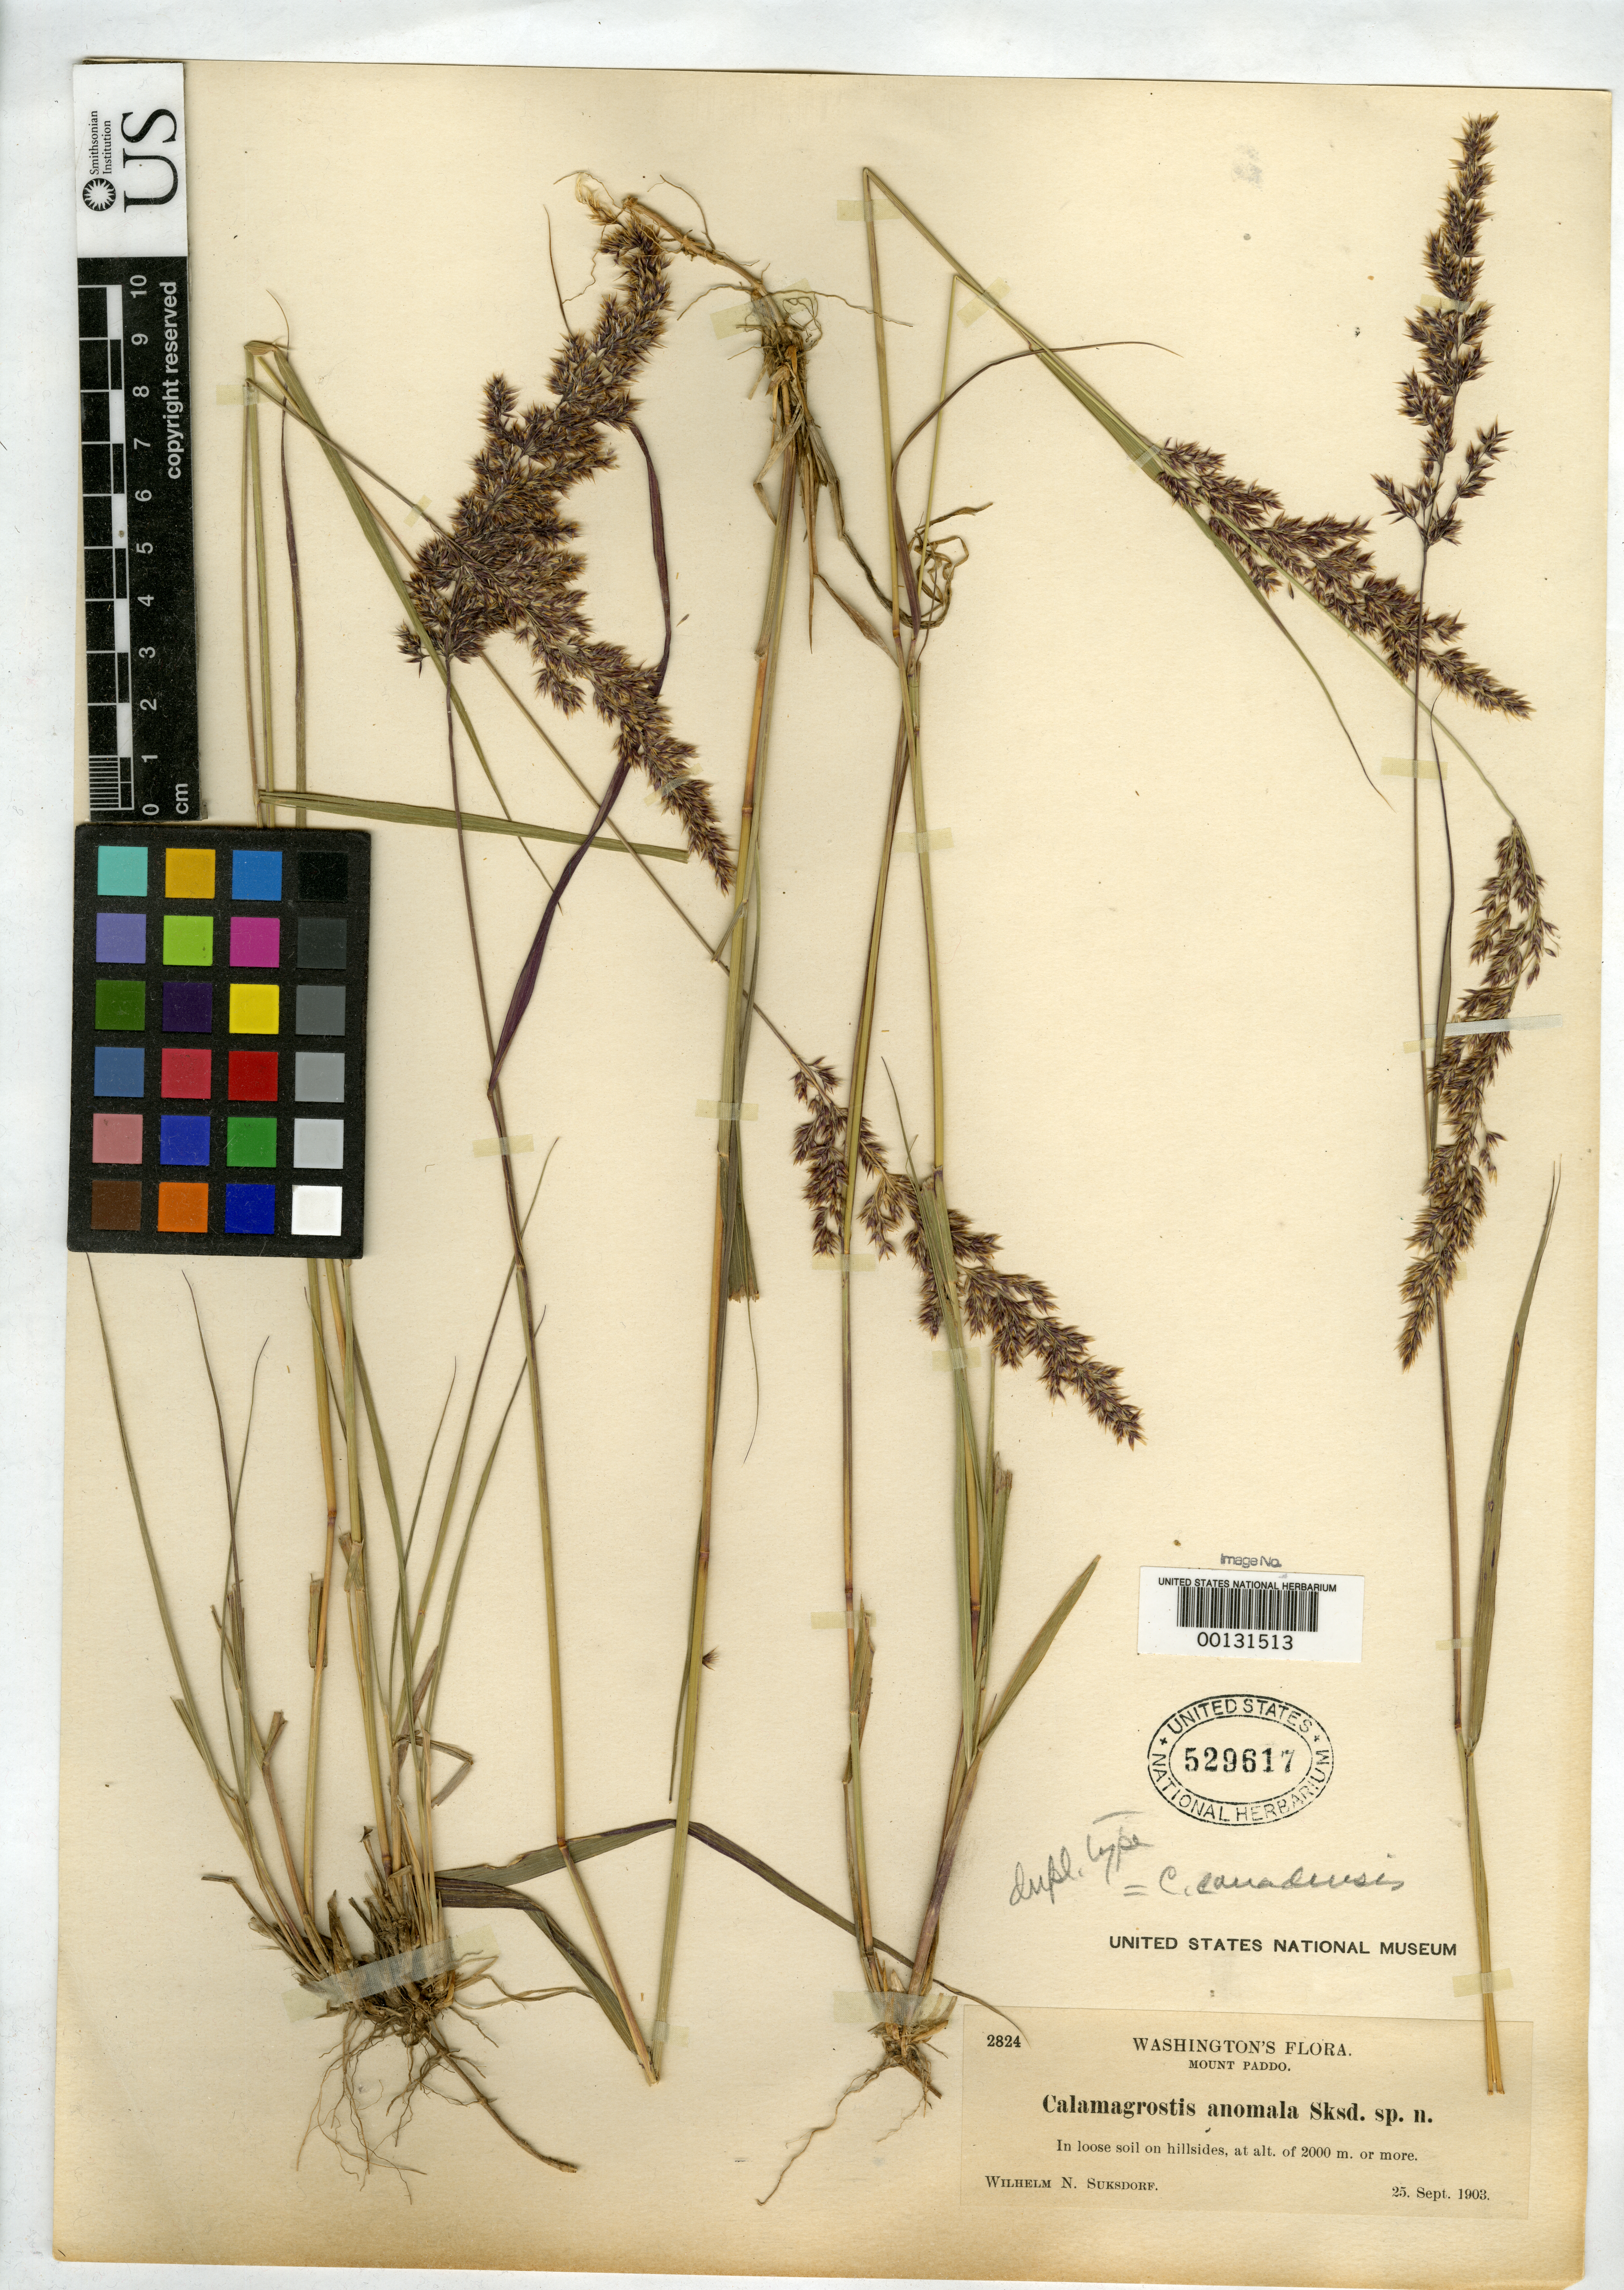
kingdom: Plantae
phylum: Tracheophyta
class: Liliopsida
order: Poales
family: Poaceae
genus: Calamagrostis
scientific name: Calamagrostis anomala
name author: Suksd.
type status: Isotype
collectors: W. N. Suksdorf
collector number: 2824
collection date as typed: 25 Sep 1903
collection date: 1903-09-25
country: United States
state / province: Washington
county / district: Yakima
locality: Mt. Paddo.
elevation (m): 2000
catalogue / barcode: US 529617